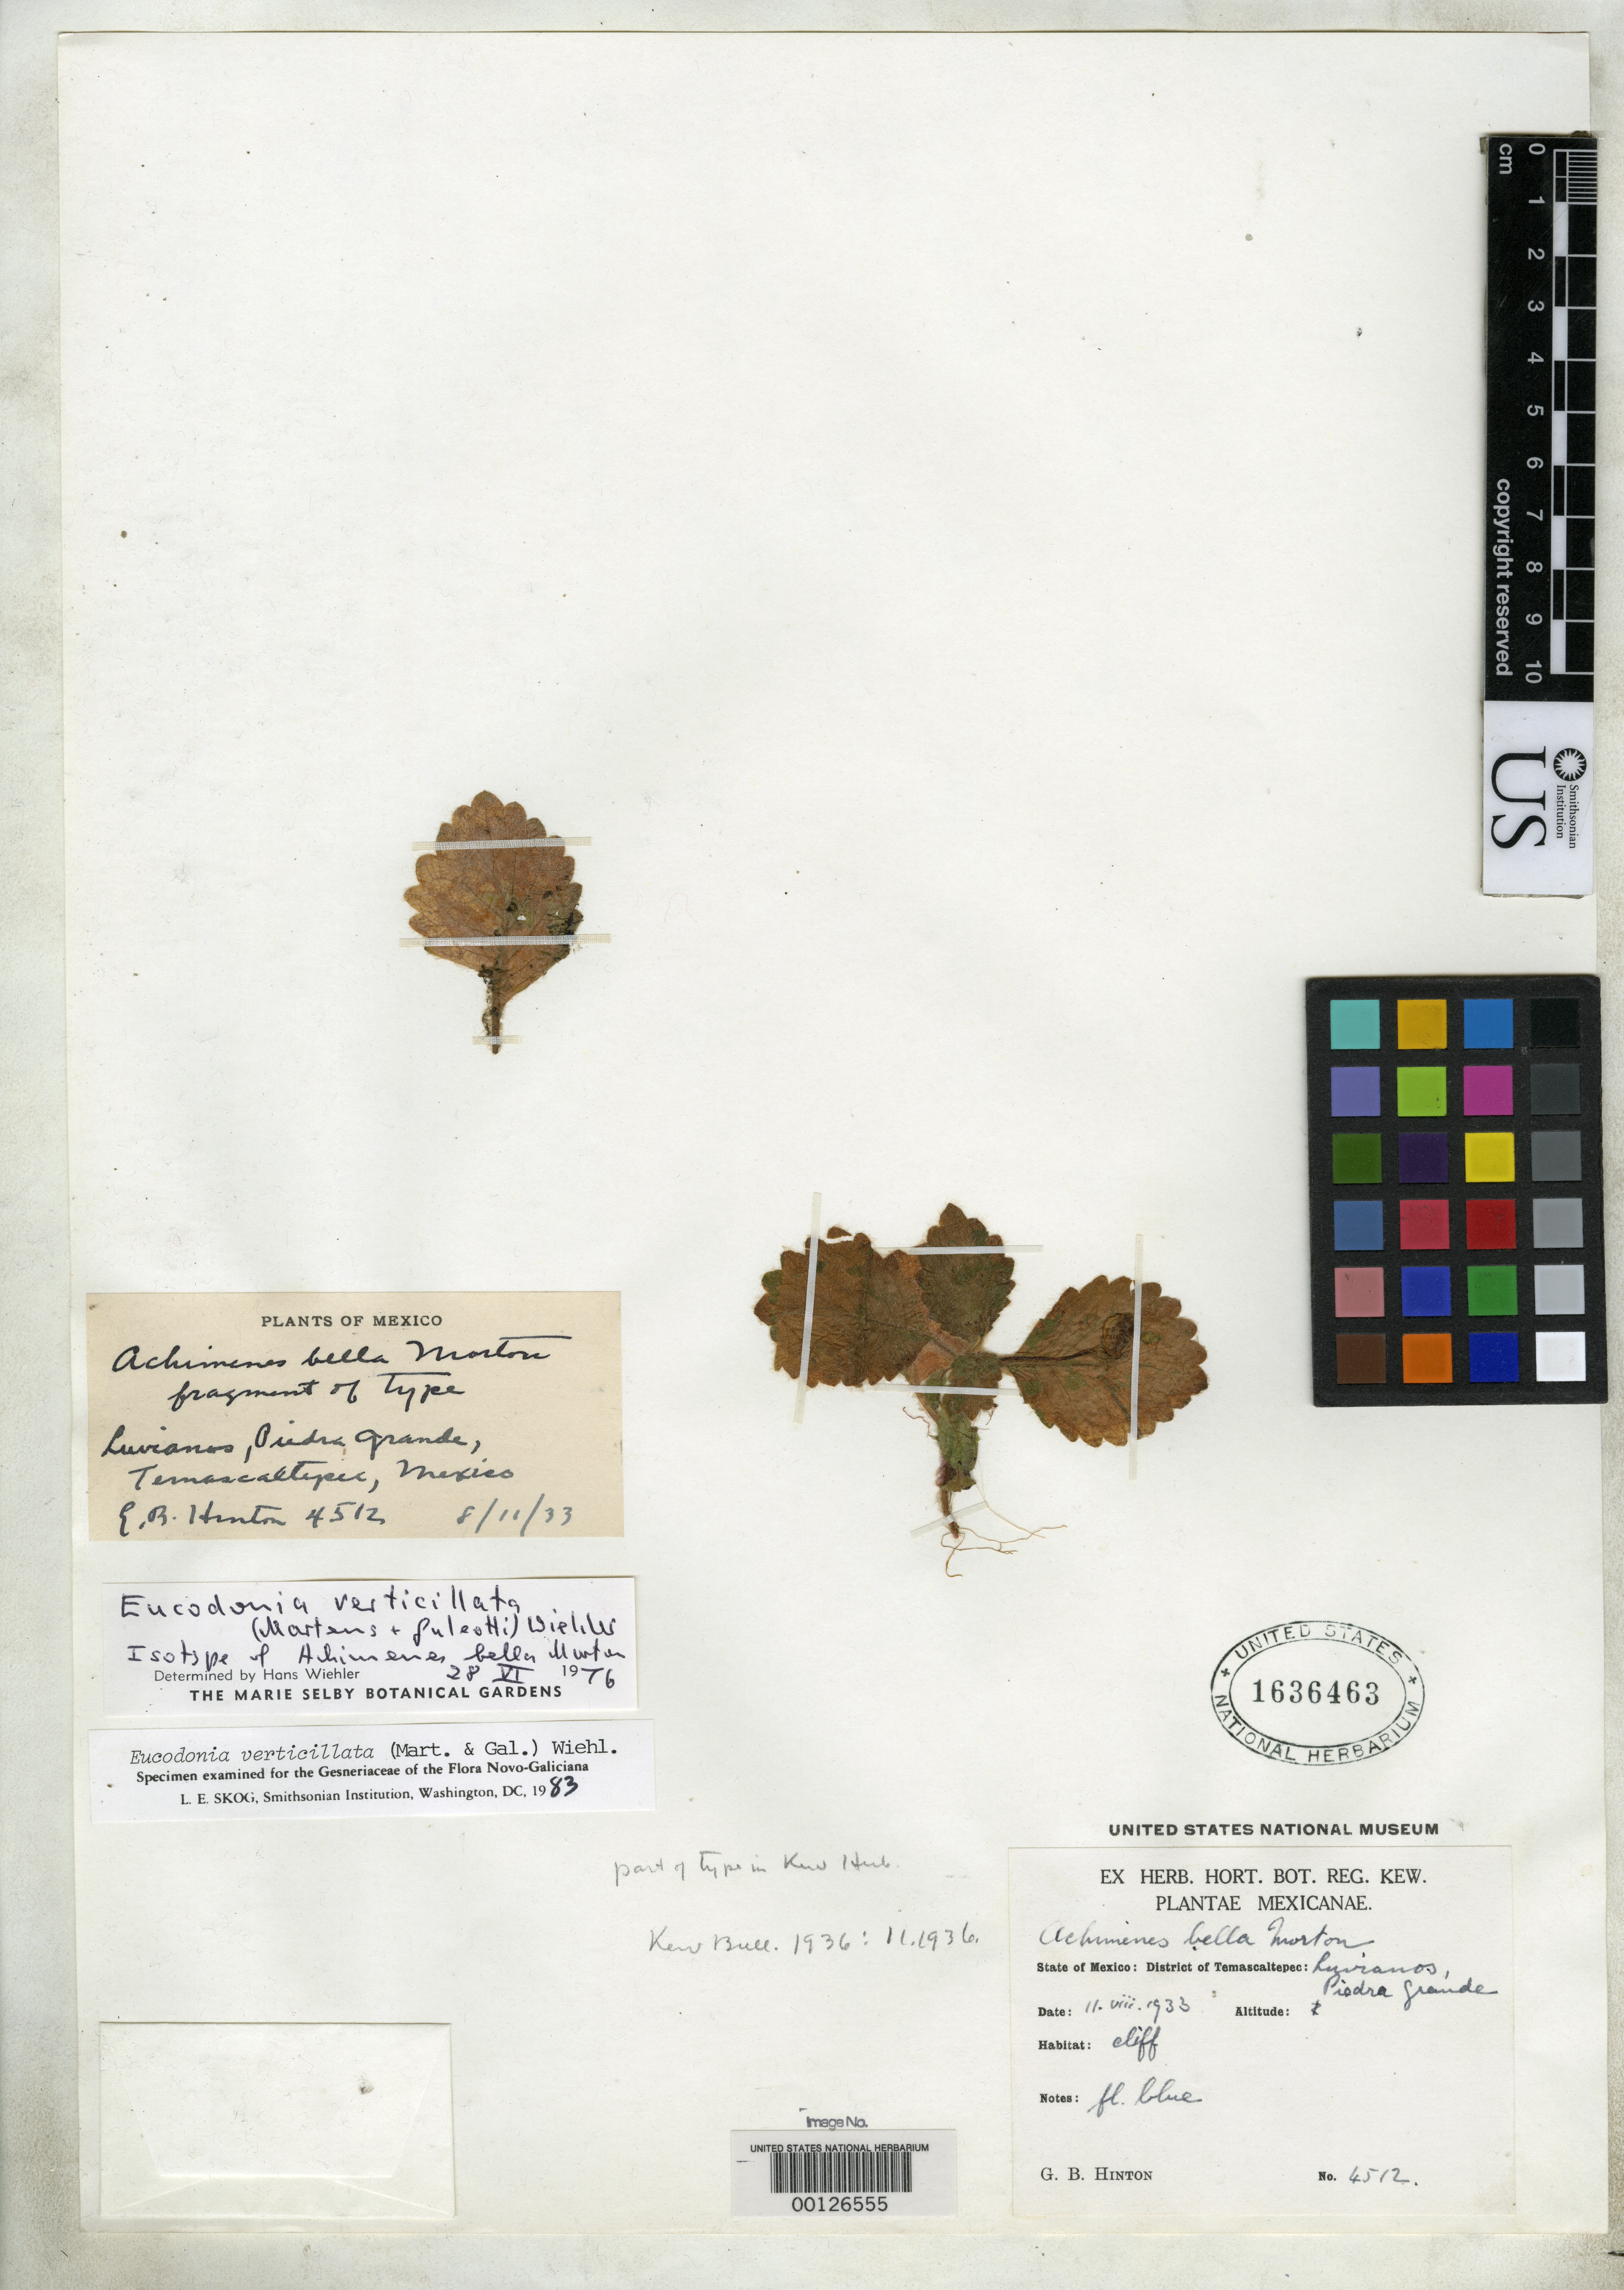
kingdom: Plantae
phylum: Tracheophyta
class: Magnoliopsida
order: Lamiales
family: Gesneriaceae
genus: Achimenes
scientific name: Achimenes bella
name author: C.V. Morton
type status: Isotype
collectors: G. B. Hinton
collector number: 4512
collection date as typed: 11 Aug 1933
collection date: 1933-08-11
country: Mexico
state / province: México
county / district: Temascaltepec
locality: Luvianos, Piedre Grande.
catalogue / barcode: US 1636463